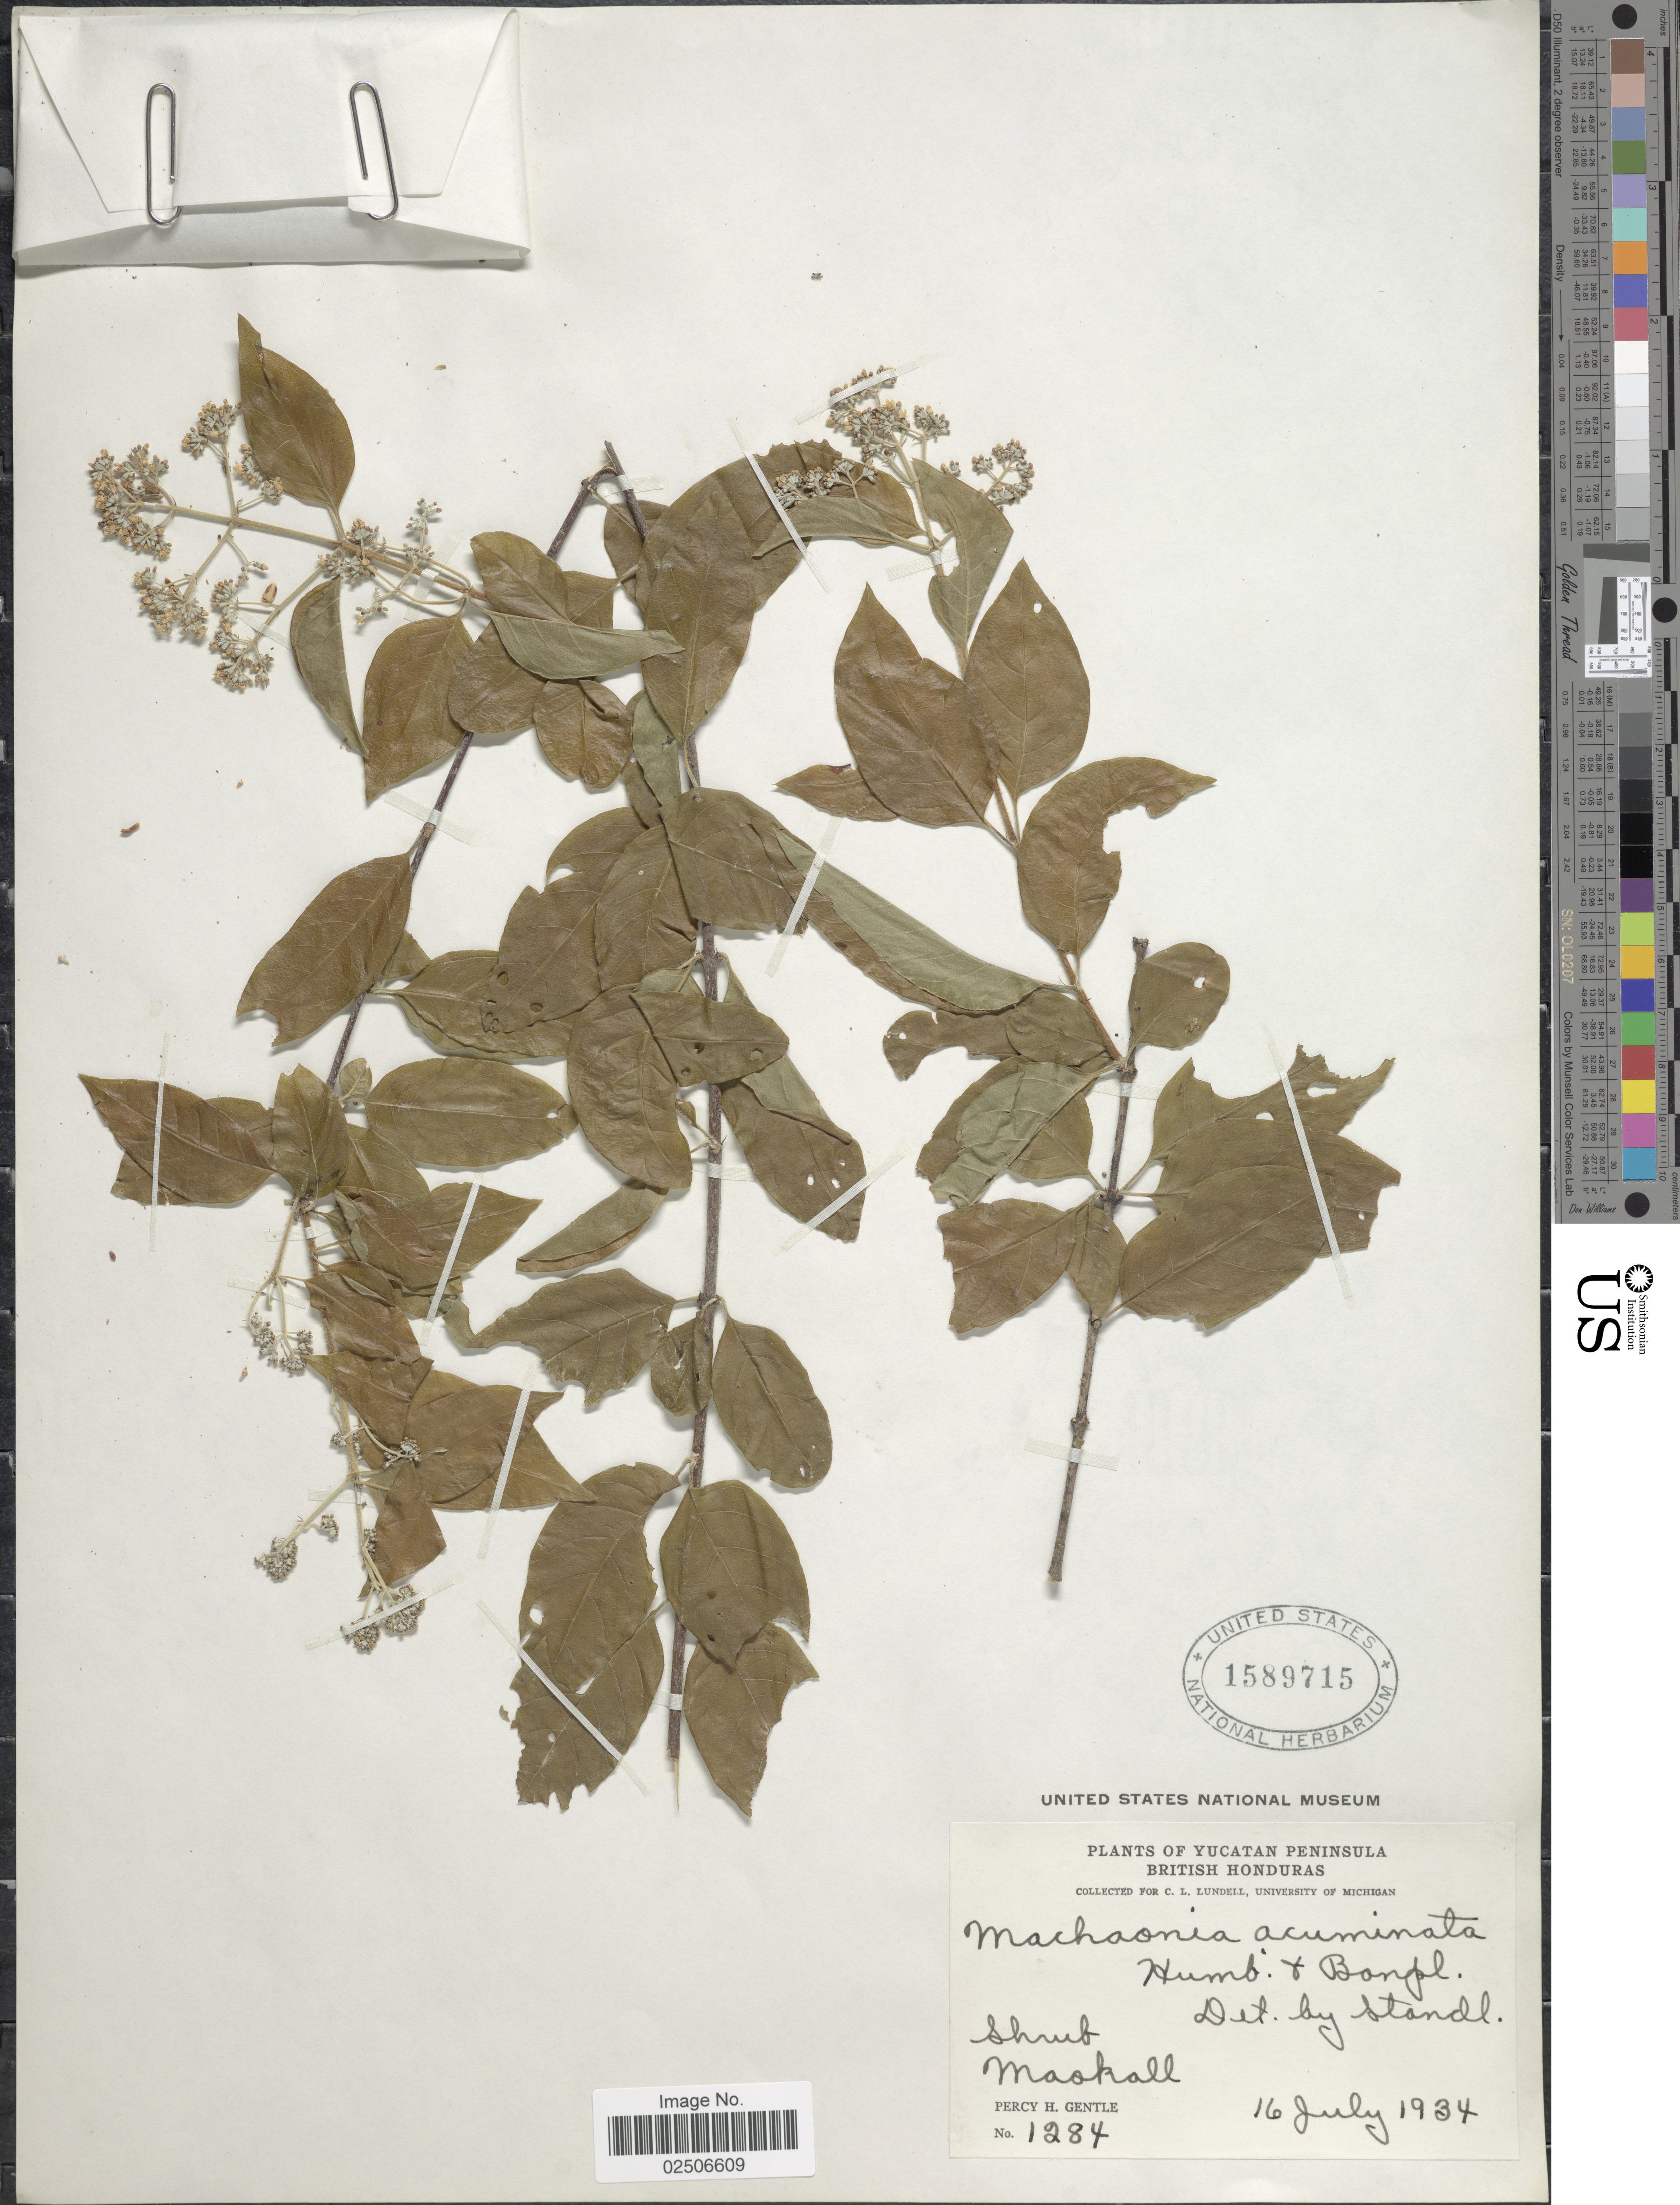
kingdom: Plantae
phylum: Tracheophyta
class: Magnoliopsida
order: Gentianales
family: Rubiaceae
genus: Machaonia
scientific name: Machaonia acuminata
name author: Bonpl.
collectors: P. H. Gentle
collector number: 1284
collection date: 1934-07-16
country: Belize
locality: Yucatan Peninsula, British Honduras, Maskall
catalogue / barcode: US 1589715